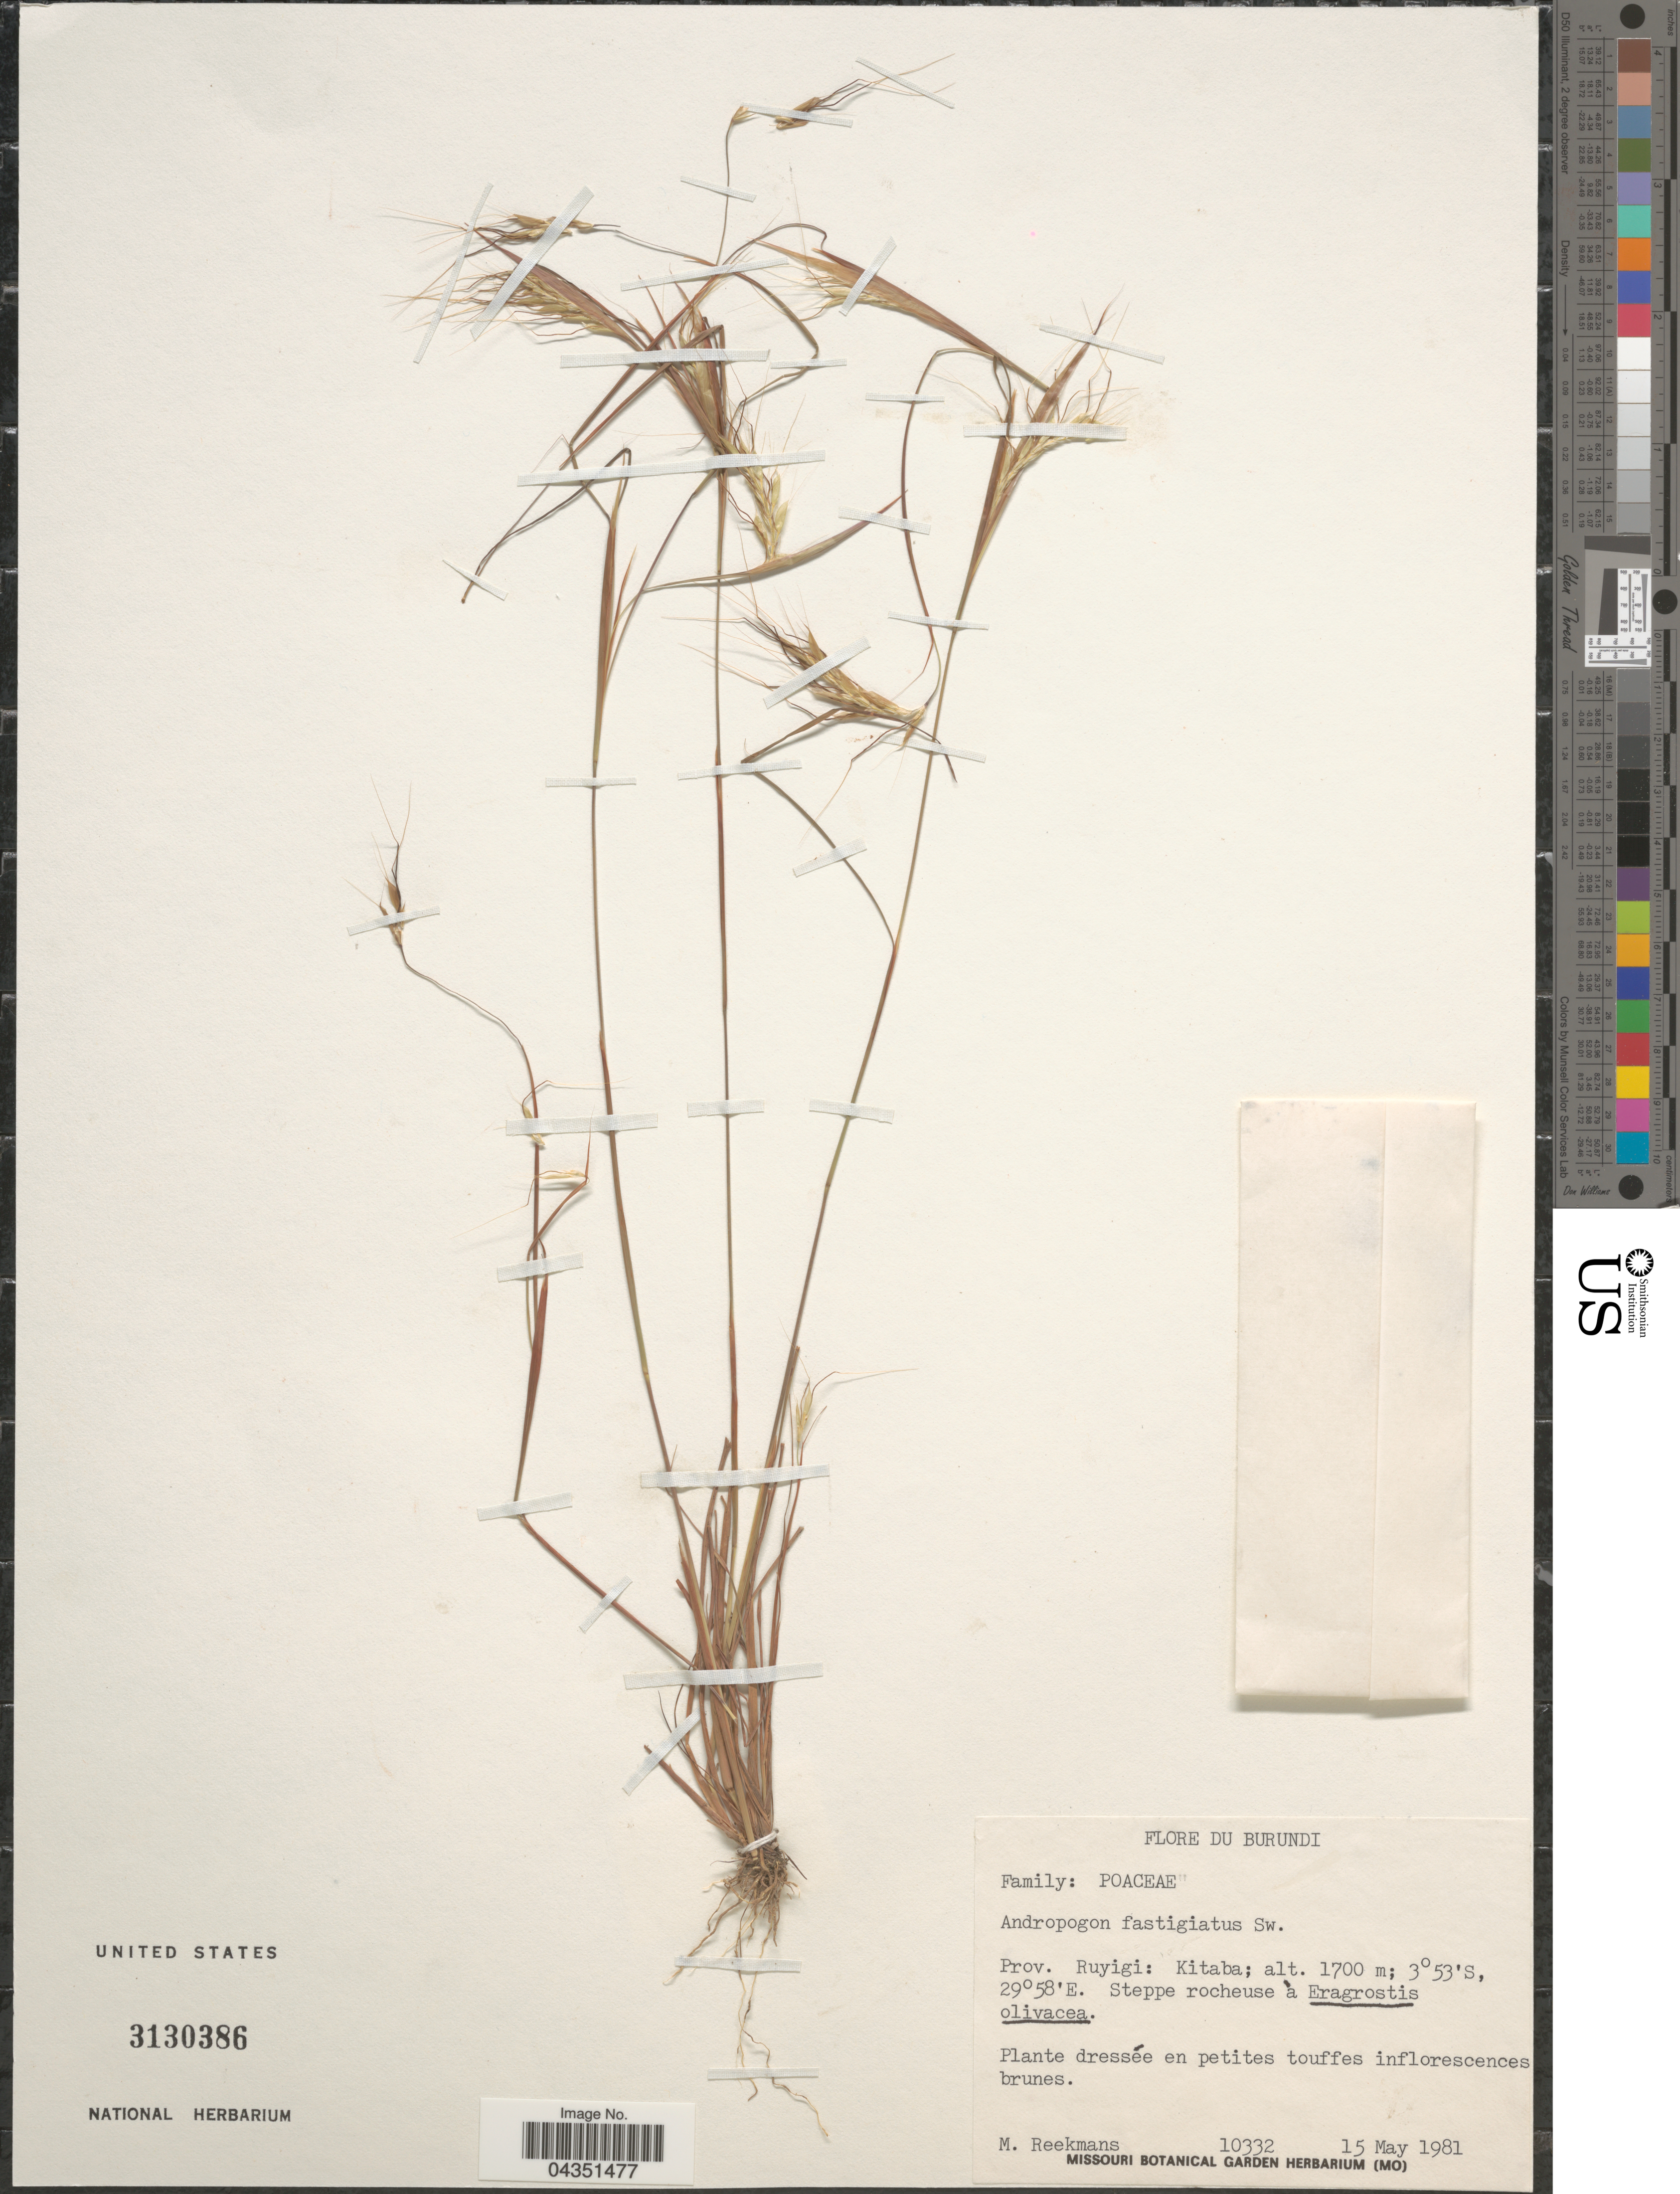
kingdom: Plantae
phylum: Tracheophyta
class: Liliopsida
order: Poales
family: Poaceae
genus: Diectomis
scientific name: Diectomis fastigiata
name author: (Sw.) P. Beauv.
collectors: M. Reekmans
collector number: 10332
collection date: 1981-05-15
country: Burundi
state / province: Ruyigi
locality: Kitaba.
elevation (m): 1700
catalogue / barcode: US 3130386